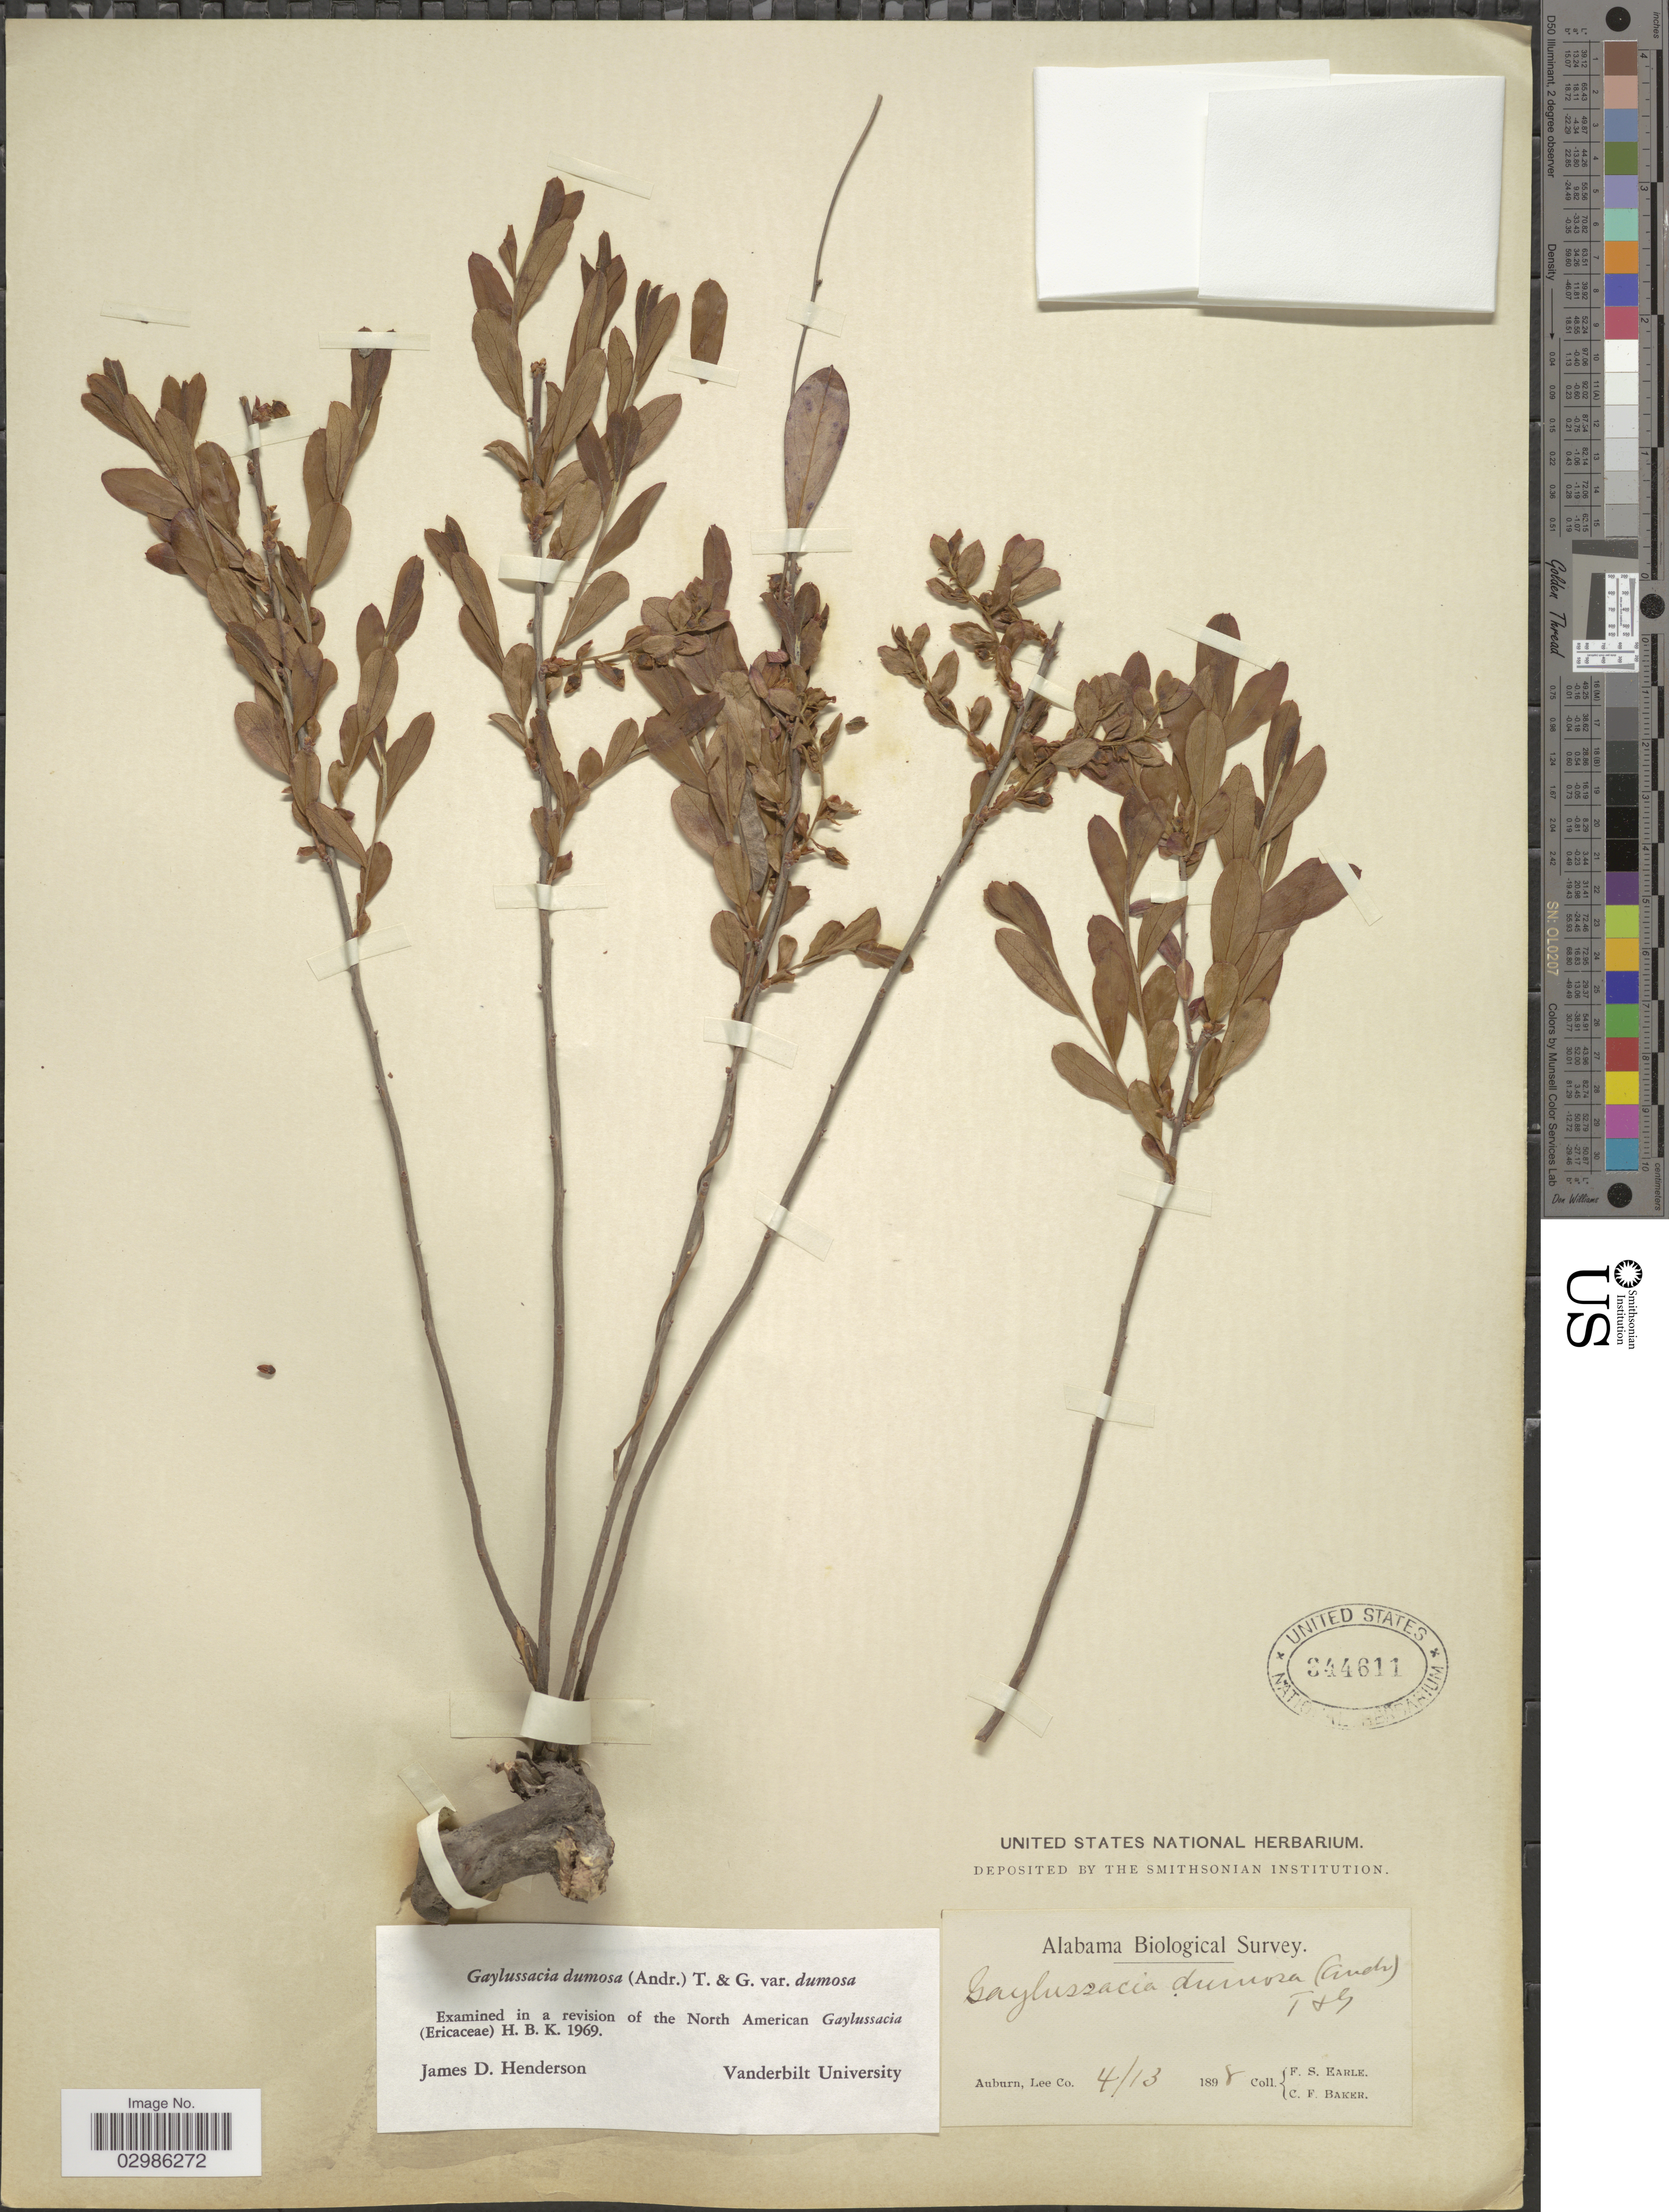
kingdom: Plantae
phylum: Tracheophyta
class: Magnoliopsida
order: Ericales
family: Ericaceae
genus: Gaylussacia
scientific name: Gaylussacia dumosa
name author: (Andrews) Torr. & A. Gray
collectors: F. S. Earle & C. F. Baker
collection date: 1898-04-13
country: United States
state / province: Alabama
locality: Auburn, Lee Co.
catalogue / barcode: US 344611